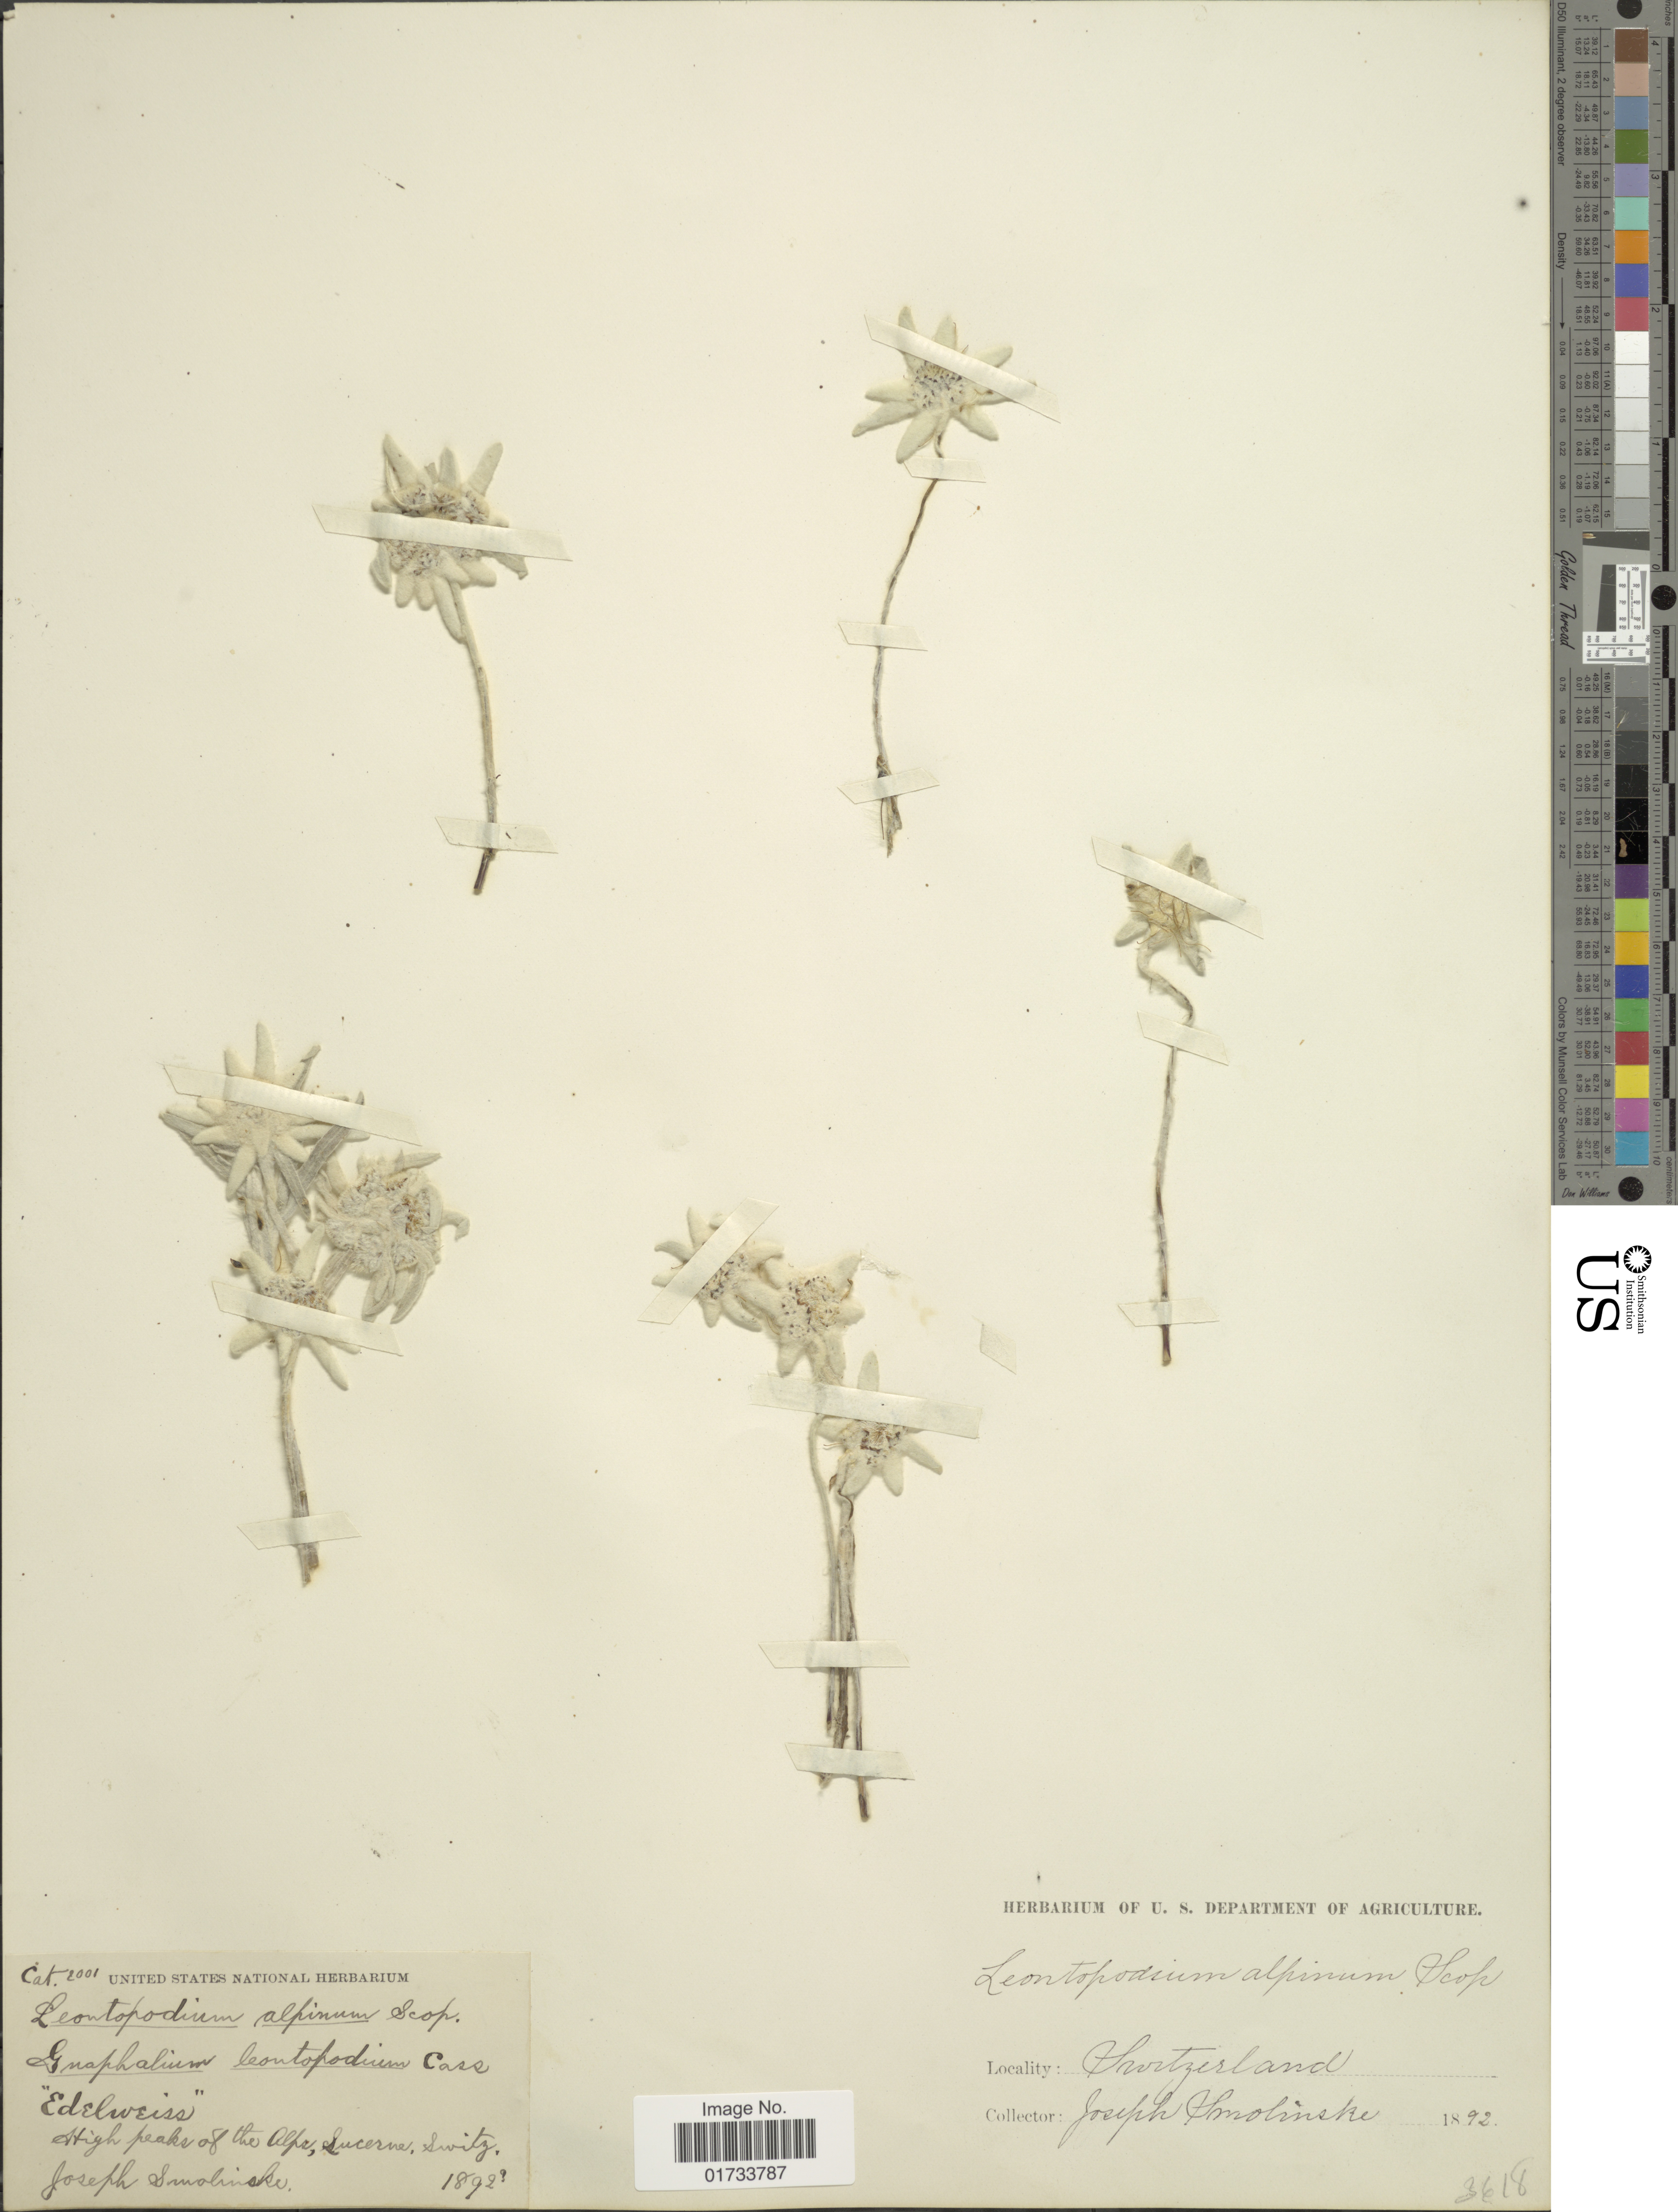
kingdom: Plantae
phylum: Tracheophyta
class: Magnoliopsida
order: Asterales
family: Asteraceae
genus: Leontopodium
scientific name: Leontopodium alpinum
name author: Cass.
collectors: J. Smolinske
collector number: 2001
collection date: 1892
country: Switzerland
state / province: Lucerne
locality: High peaks of the Alps. Lucerne